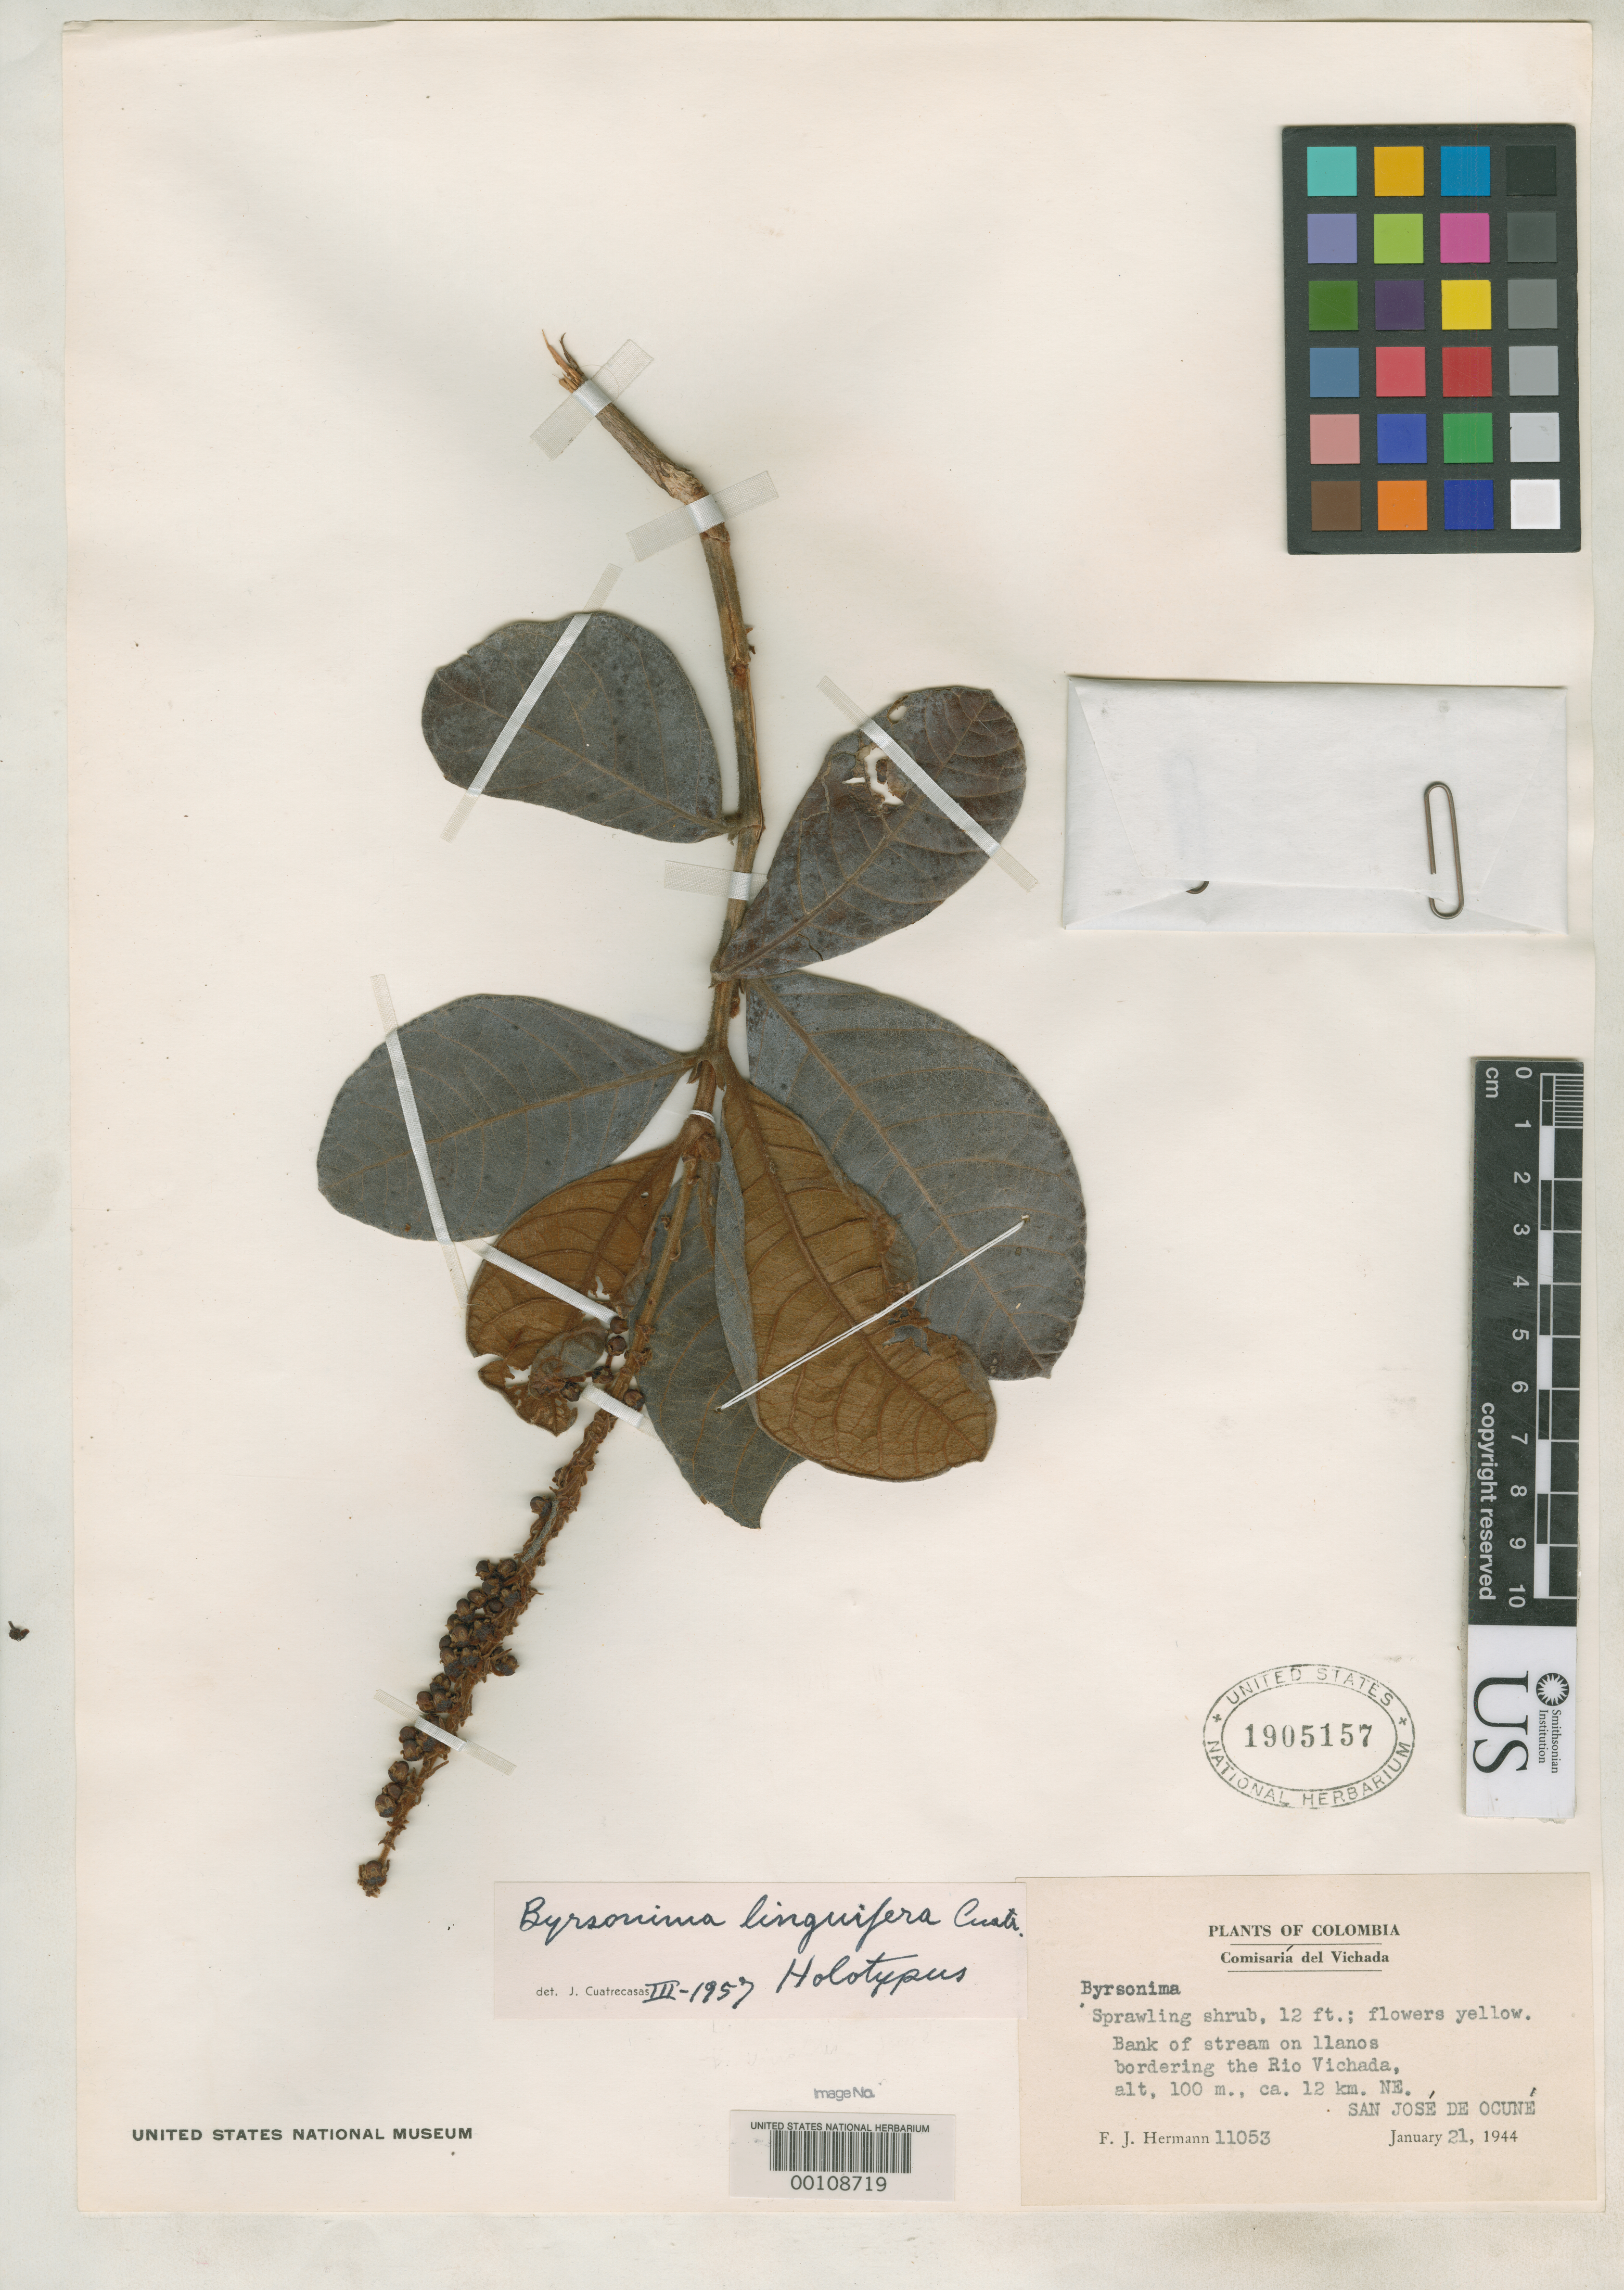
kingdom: Plantae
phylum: Tracheophyta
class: Magnoliopsida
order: Malpighiales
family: Malpighiaceae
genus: Byrsonima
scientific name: Byrsonima linguifera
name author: Cuatrec.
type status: Holotype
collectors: F. J. Hermann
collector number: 11053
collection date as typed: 21 Jan 1944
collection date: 1944-01-21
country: Colombia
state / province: Vichada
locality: San Jose de Ocune, bank of streams on Ilanos bordering Rio Vichada, ca. 12 km NE.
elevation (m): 100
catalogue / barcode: US 1905157